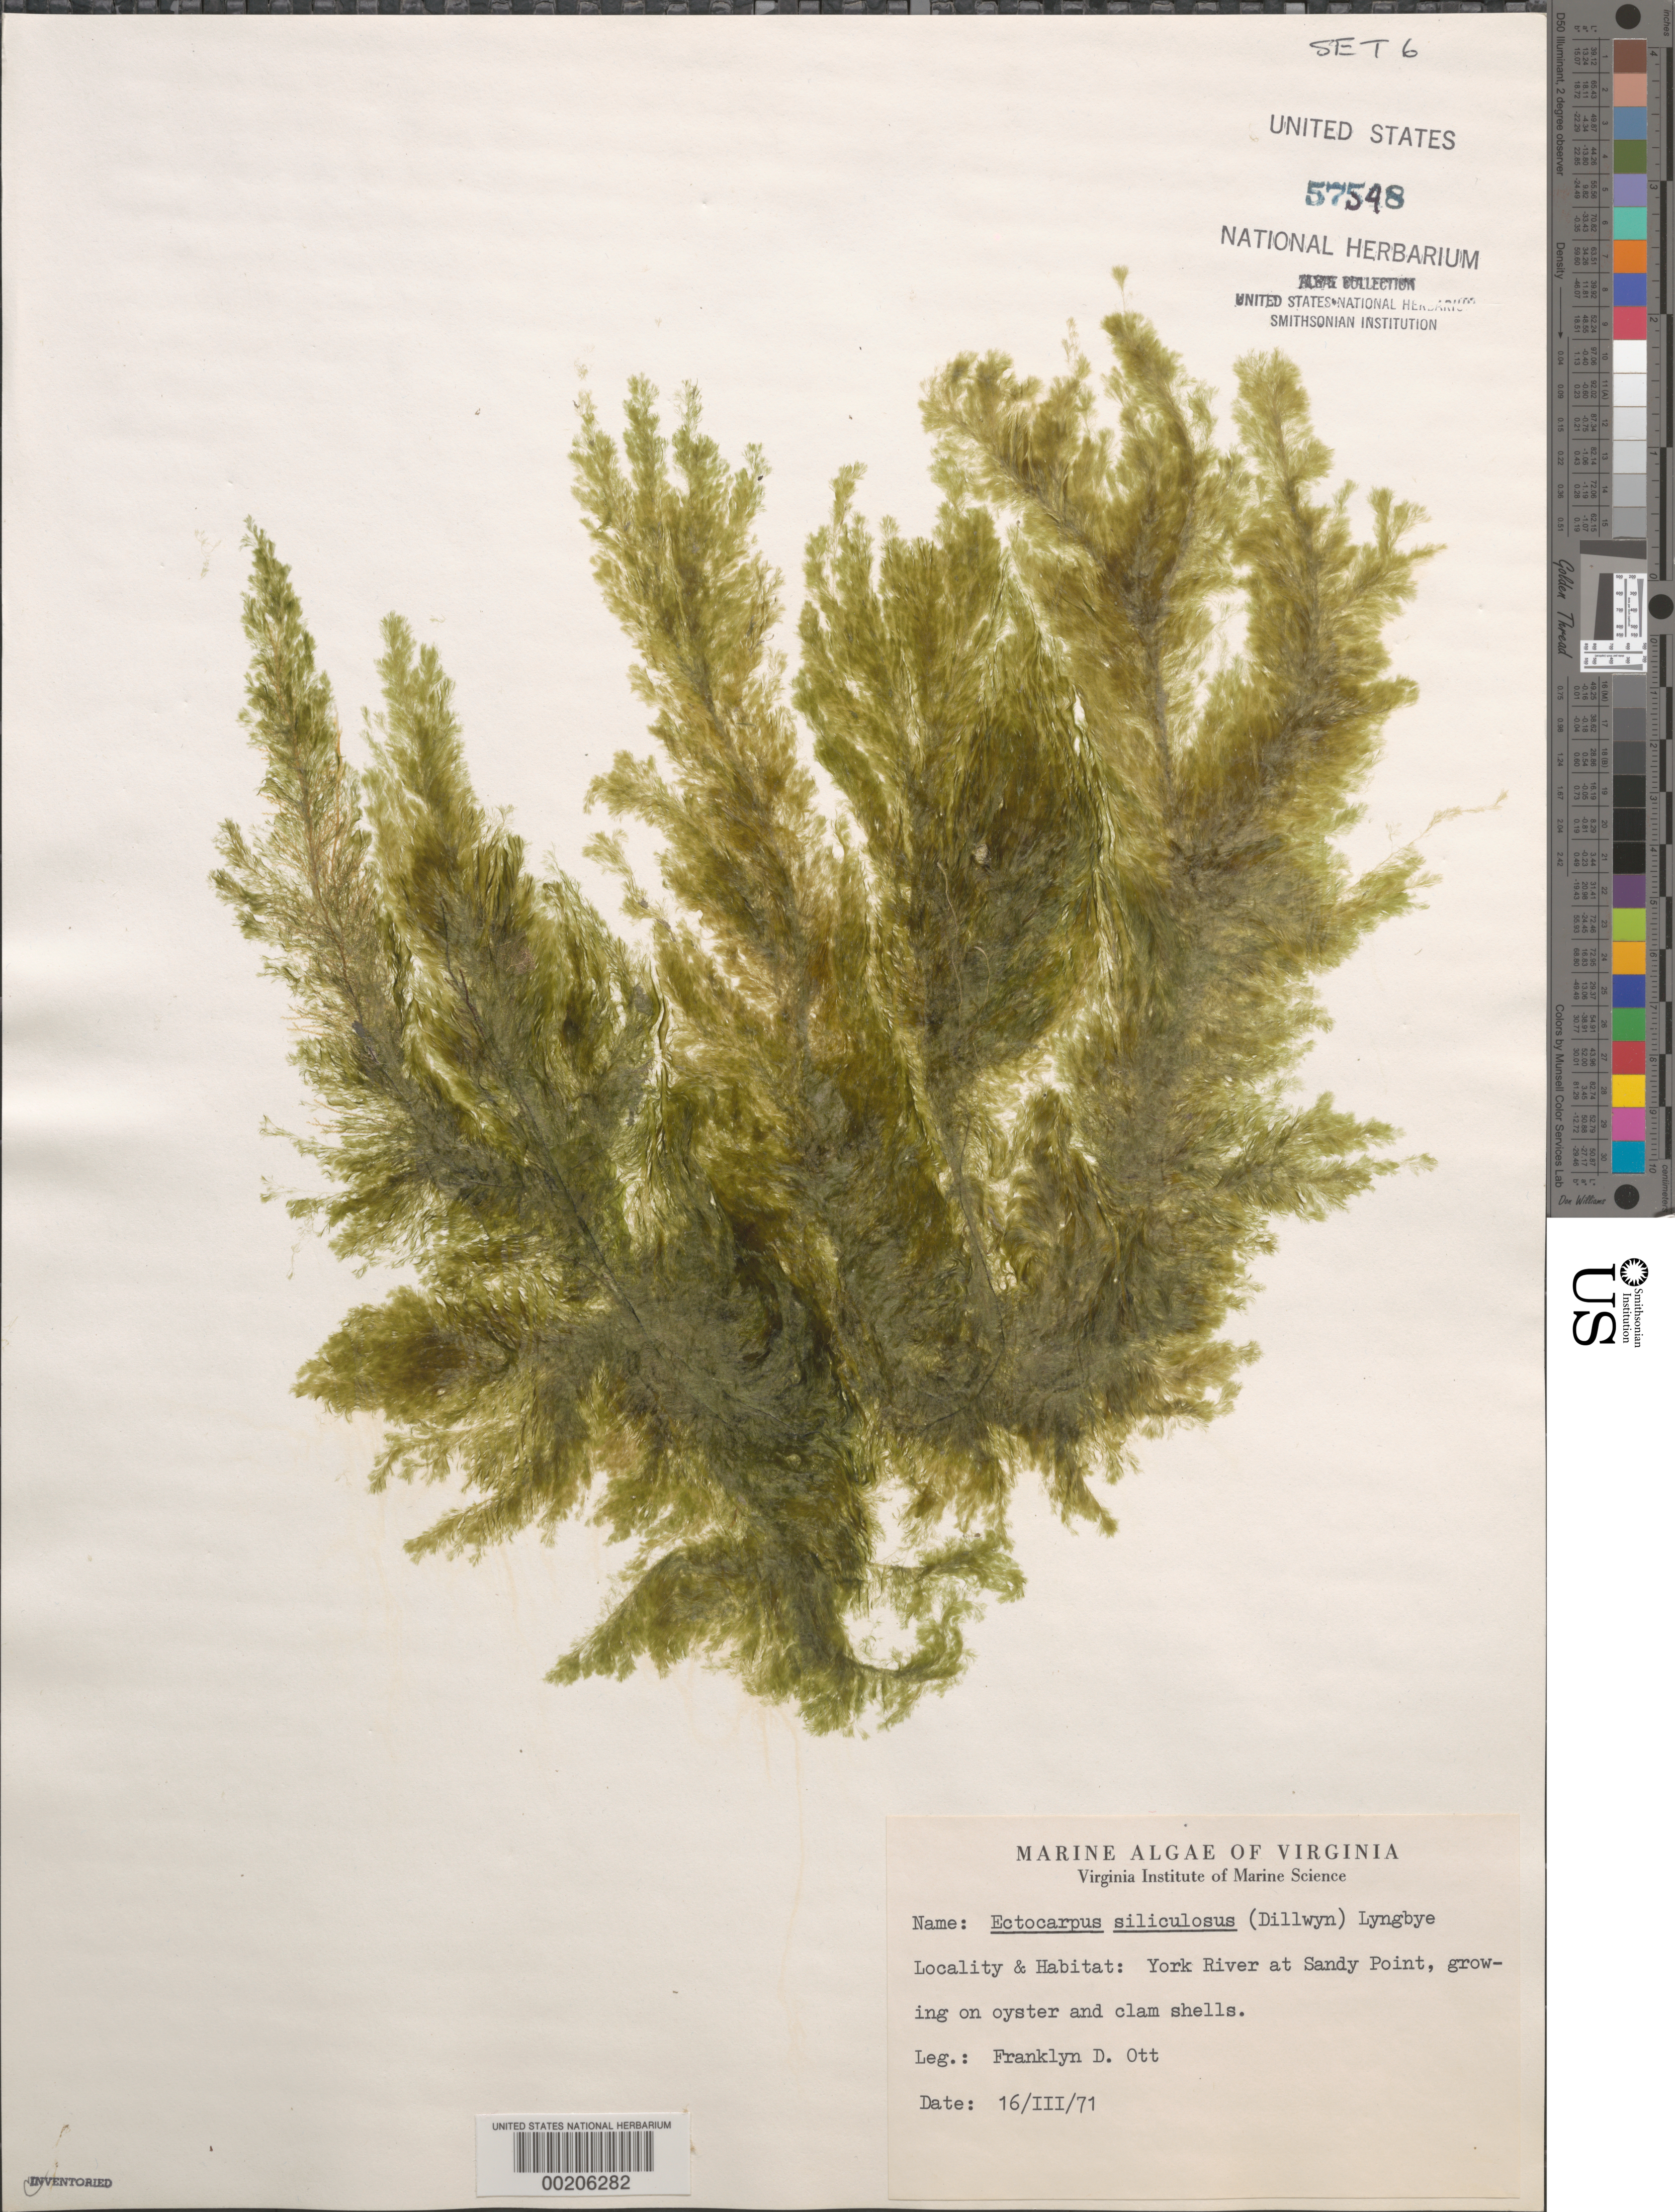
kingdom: Chromista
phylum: Ochrophyta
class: Phaeophyceae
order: Ectocarpales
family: Ectocarpaceae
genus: Ectocarpus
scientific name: Ectocarpus siliculosus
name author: (Dillwyn) Lyngbye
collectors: F. Ott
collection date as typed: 16 Mar 1971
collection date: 1971-03-16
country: United States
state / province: Virginia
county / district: Gloucester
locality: Sandy Point, York River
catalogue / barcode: US 57548